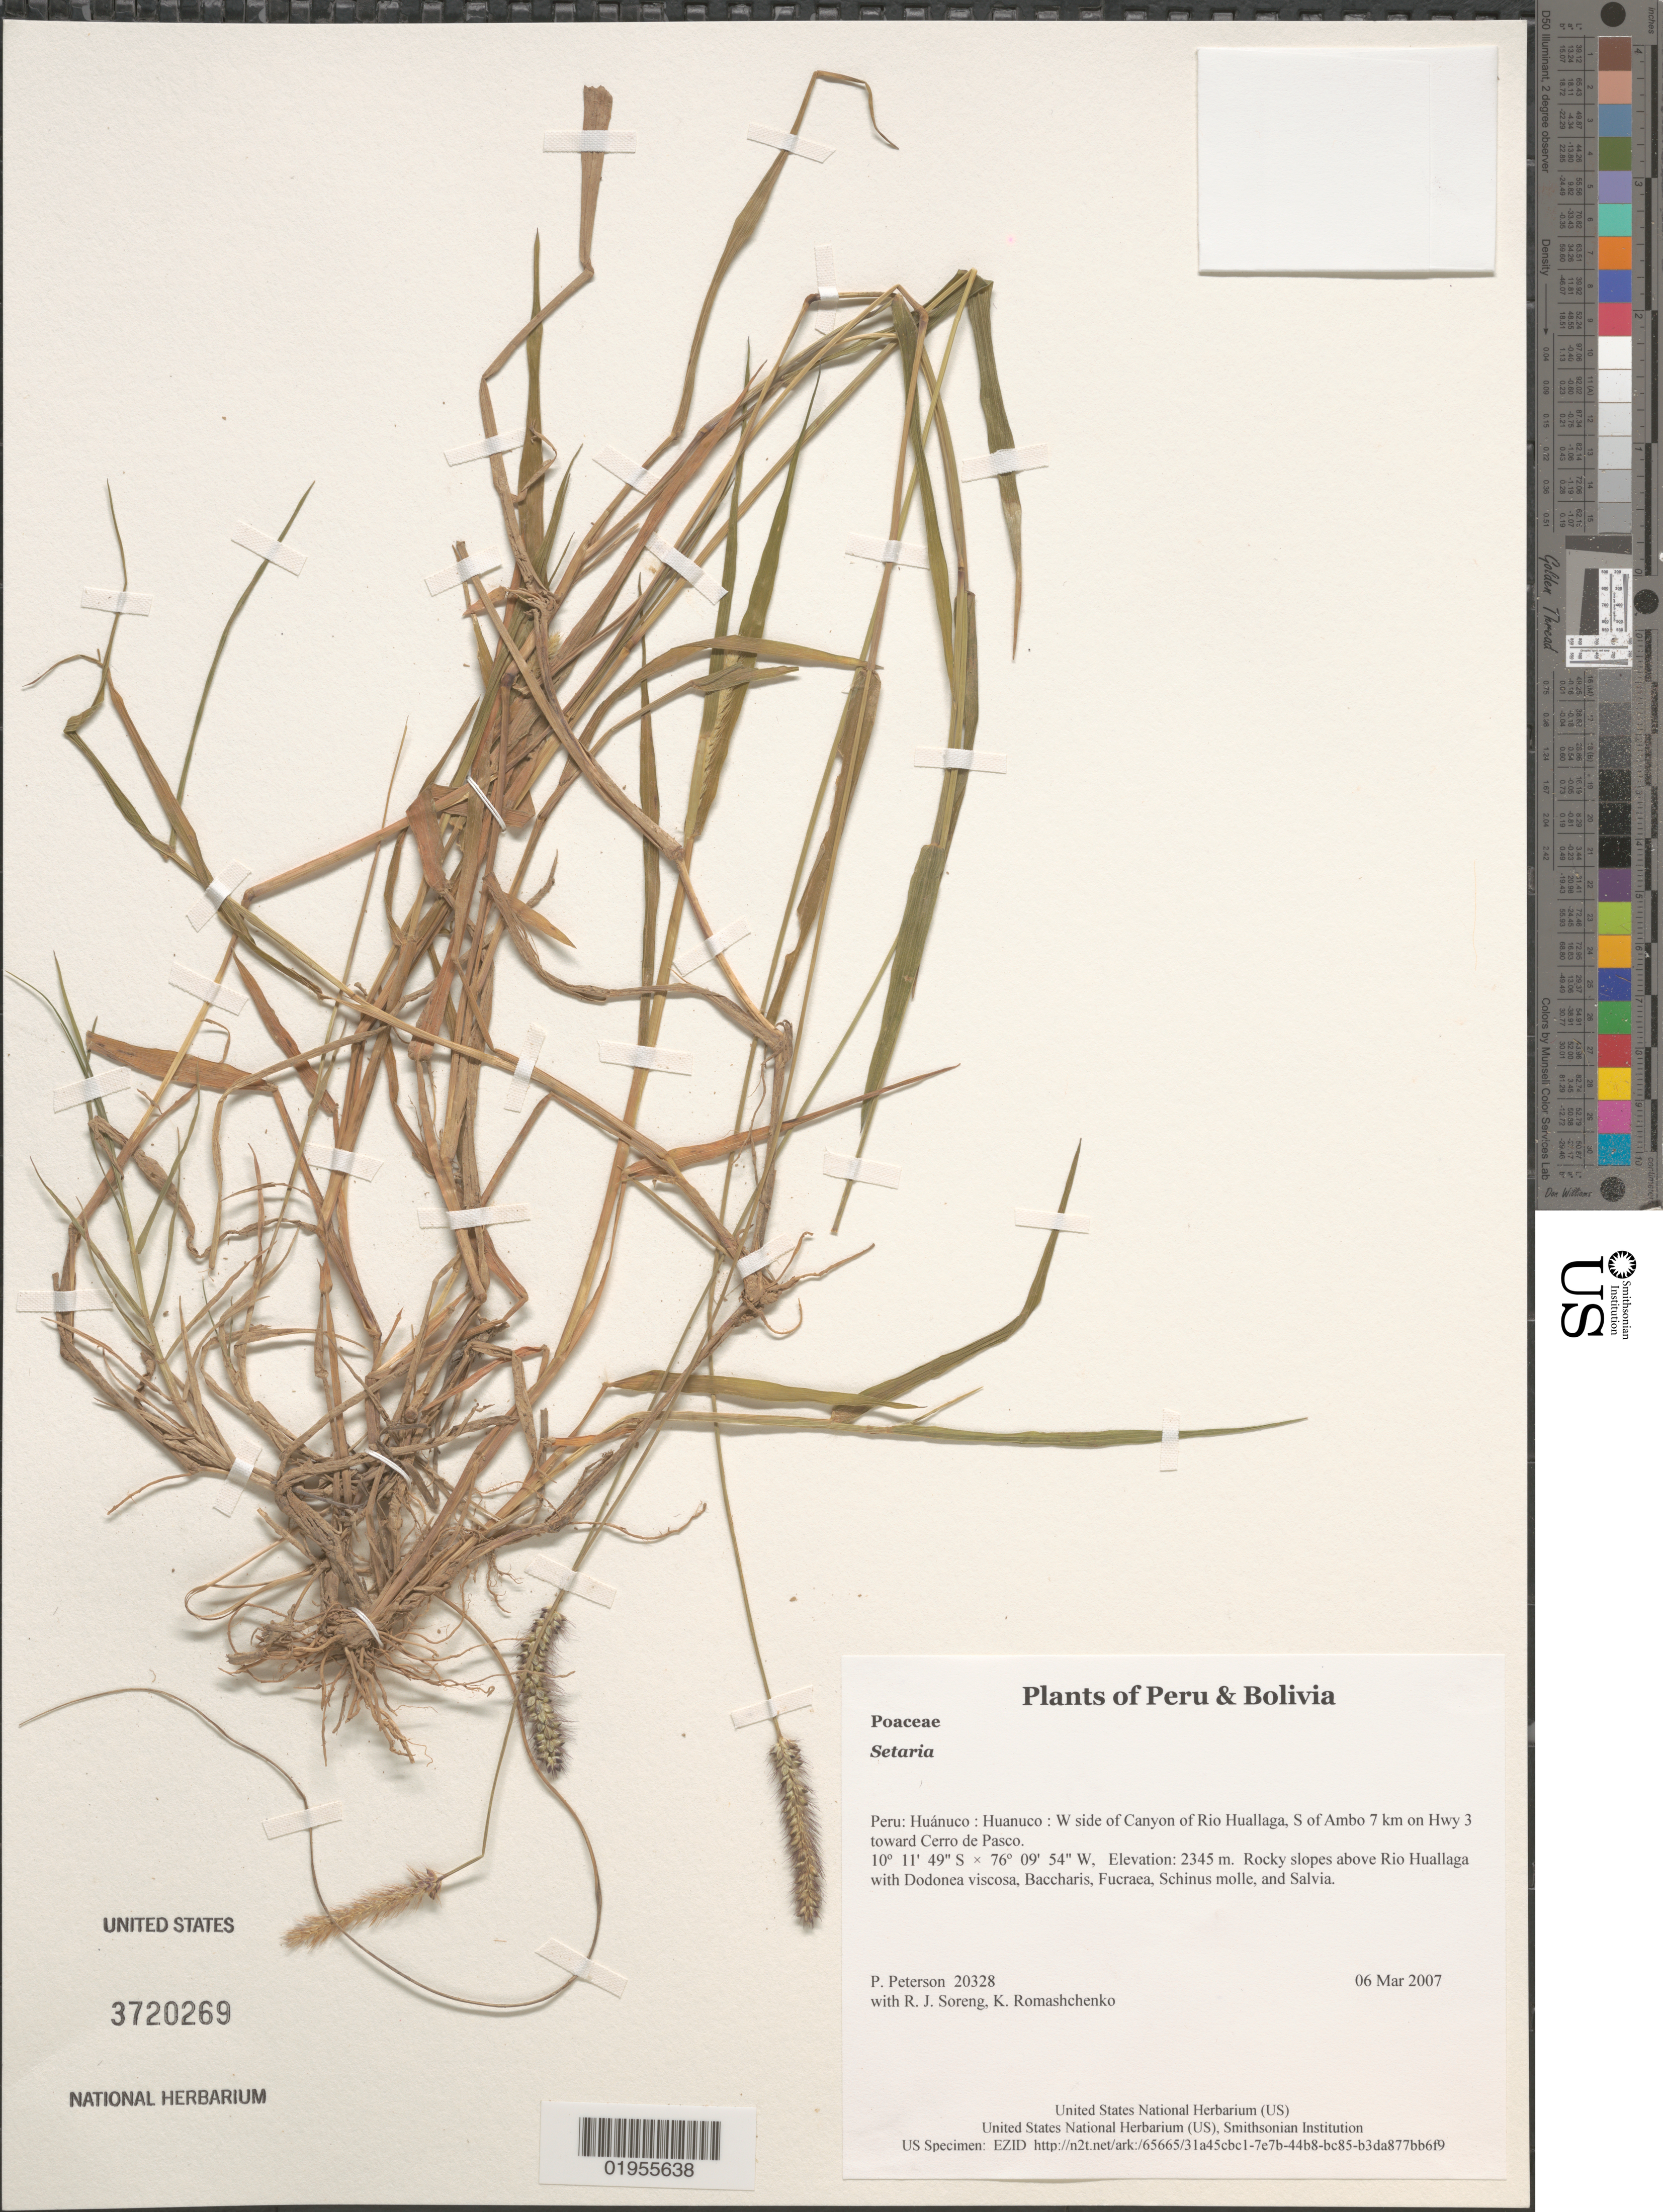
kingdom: Plantae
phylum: Tracheophyta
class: Liliopsida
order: Poales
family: Poaceae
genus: Setaria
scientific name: Setaria sp.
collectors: P. M. Peterson, R. J. Soreng & K. Romashchenko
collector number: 20328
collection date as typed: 06 Mar 2007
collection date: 2007-03-06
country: Peru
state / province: Huánuco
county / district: Huánuco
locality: W side of Canyon of Rio Huallaga, S of Ambo 7 km on Hwy 3 toward Cerro de Pasco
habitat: Rocky slopes above Rio Huallaga with Dodonea viscosa, Baccharis, Fucraea, Schinus molle, and Salvia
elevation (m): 2345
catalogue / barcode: US 3720269